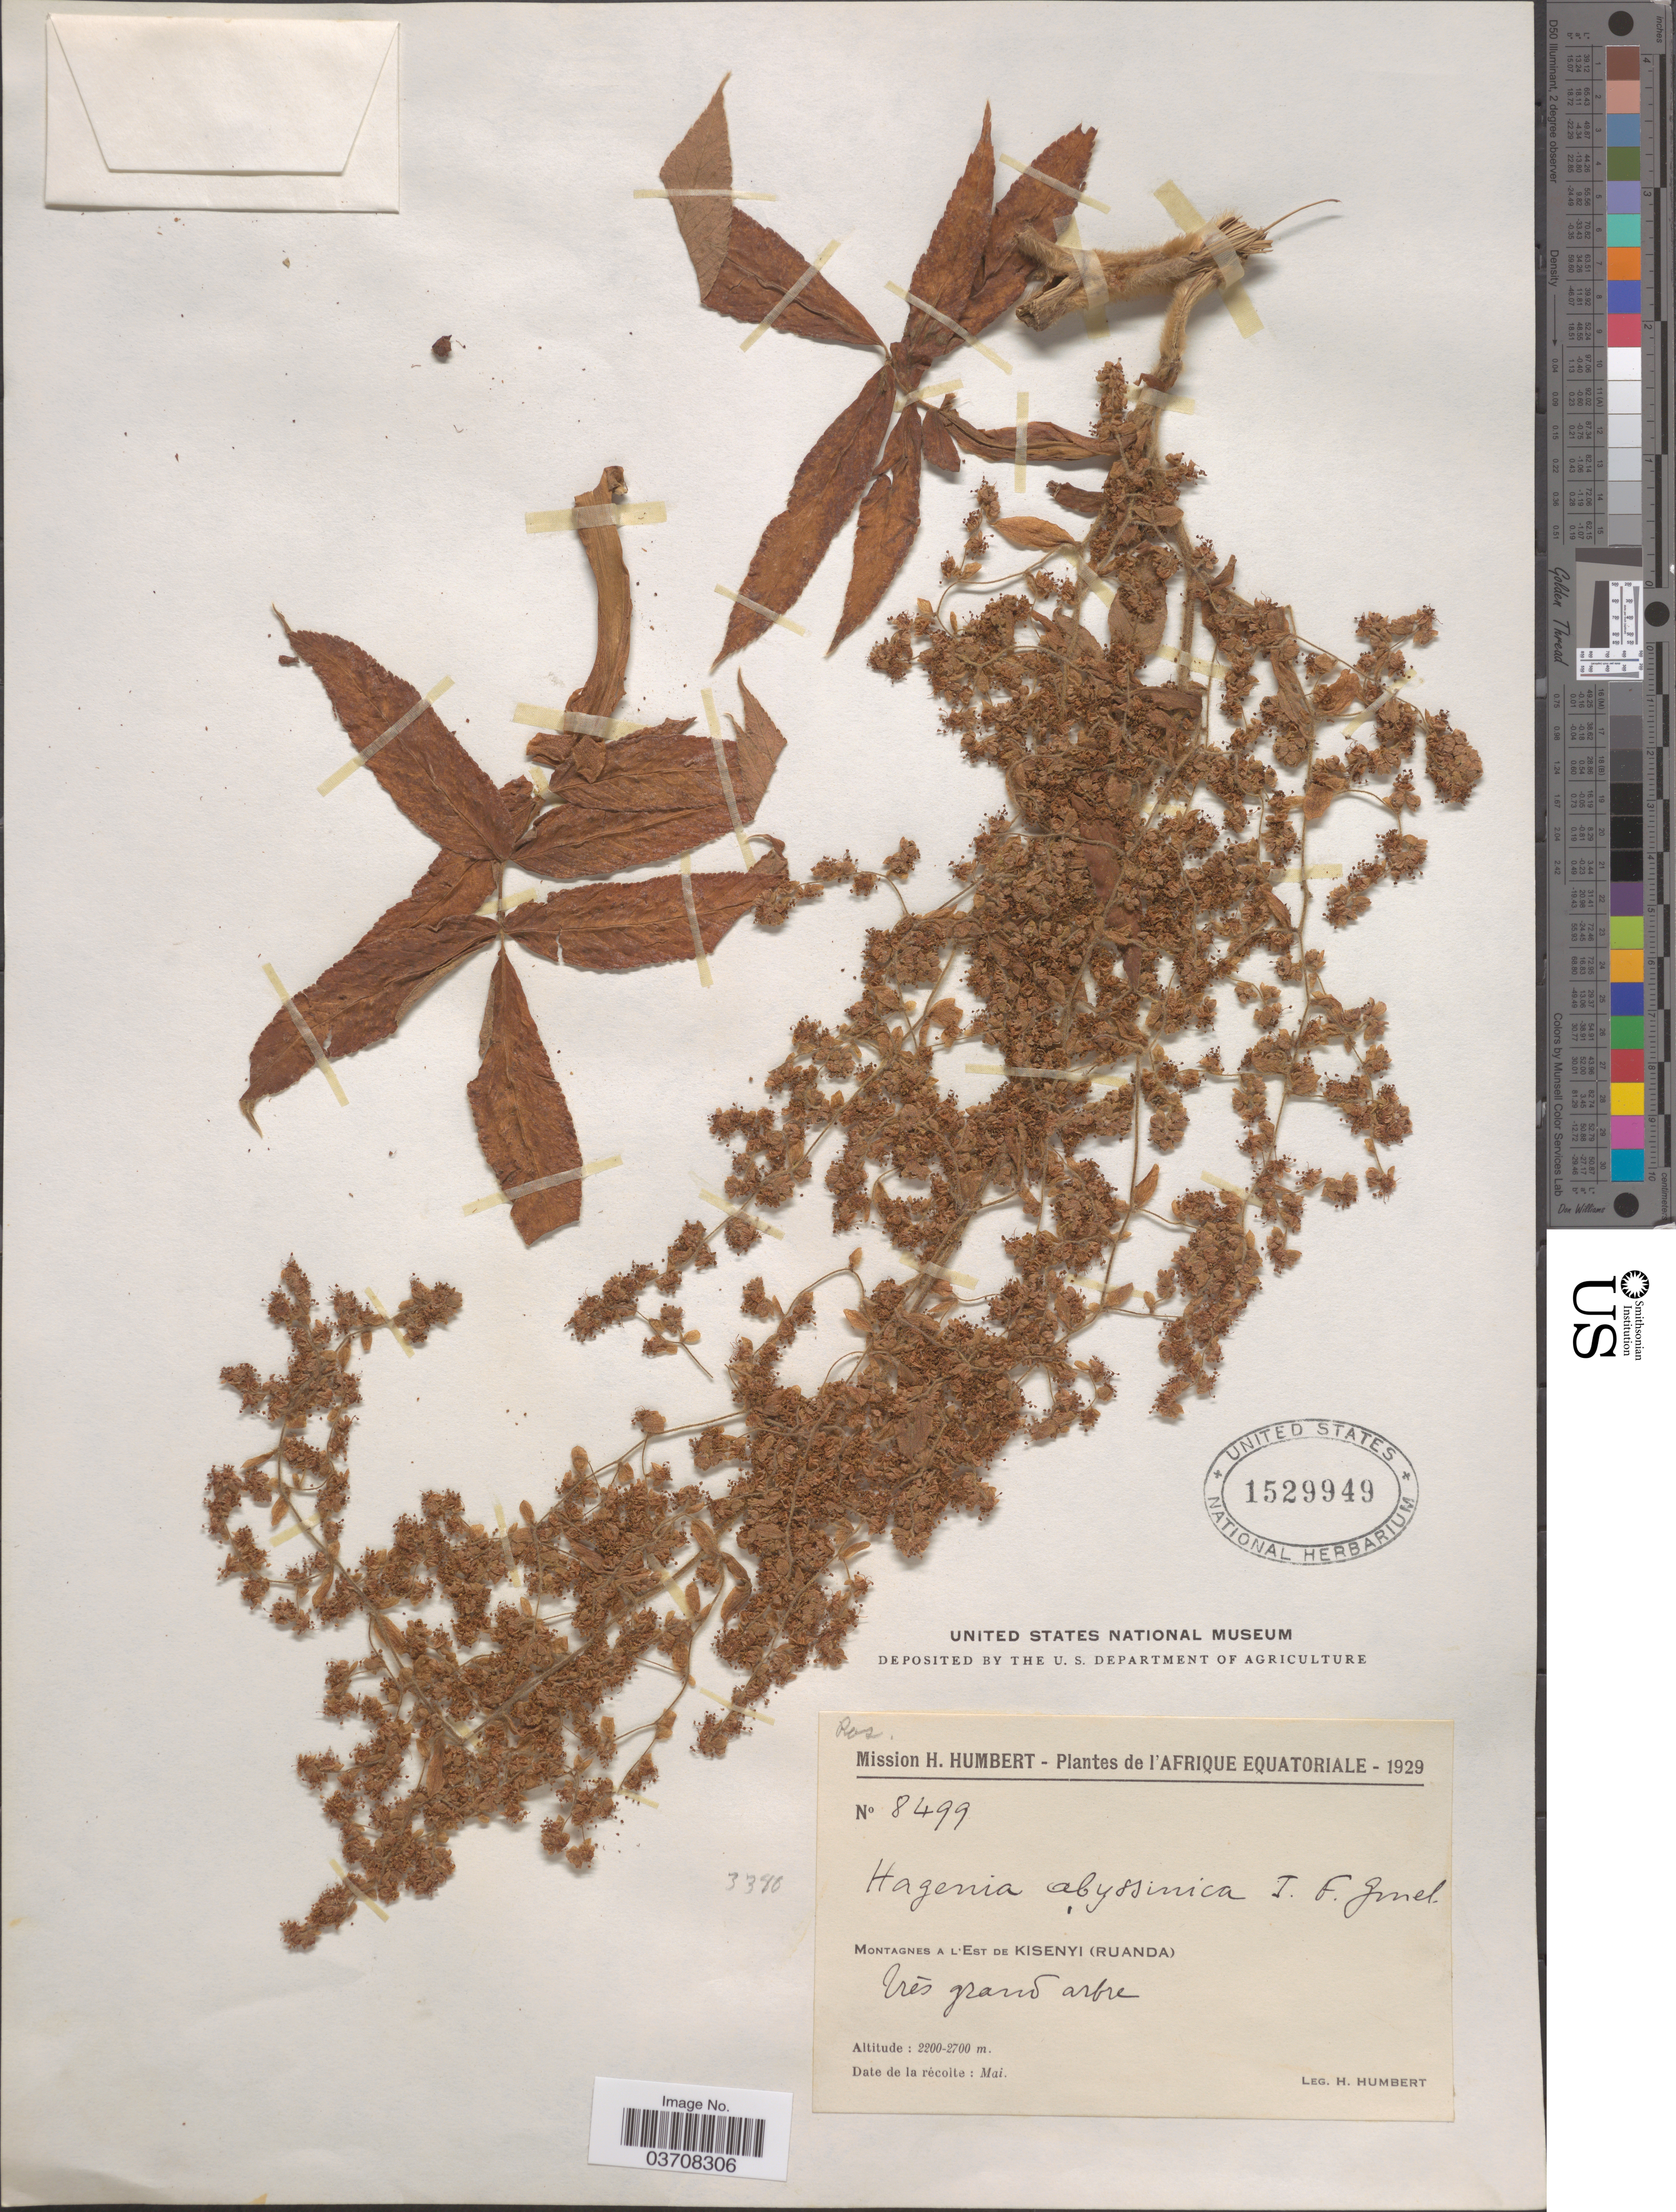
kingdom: Plantae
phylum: Tracheophyta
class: Magnoliopsida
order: Rosales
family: Rosaceae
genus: Hagenia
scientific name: Hagenia abyssinica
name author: (Bruce) J.F. Gmel.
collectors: H. Humbert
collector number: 8499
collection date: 1929-05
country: Rwanda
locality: L'Afrique Equatoriale. Montagnes A L'Est de Kisenyi (Ruanda).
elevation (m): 2200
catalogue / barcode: US 1529949